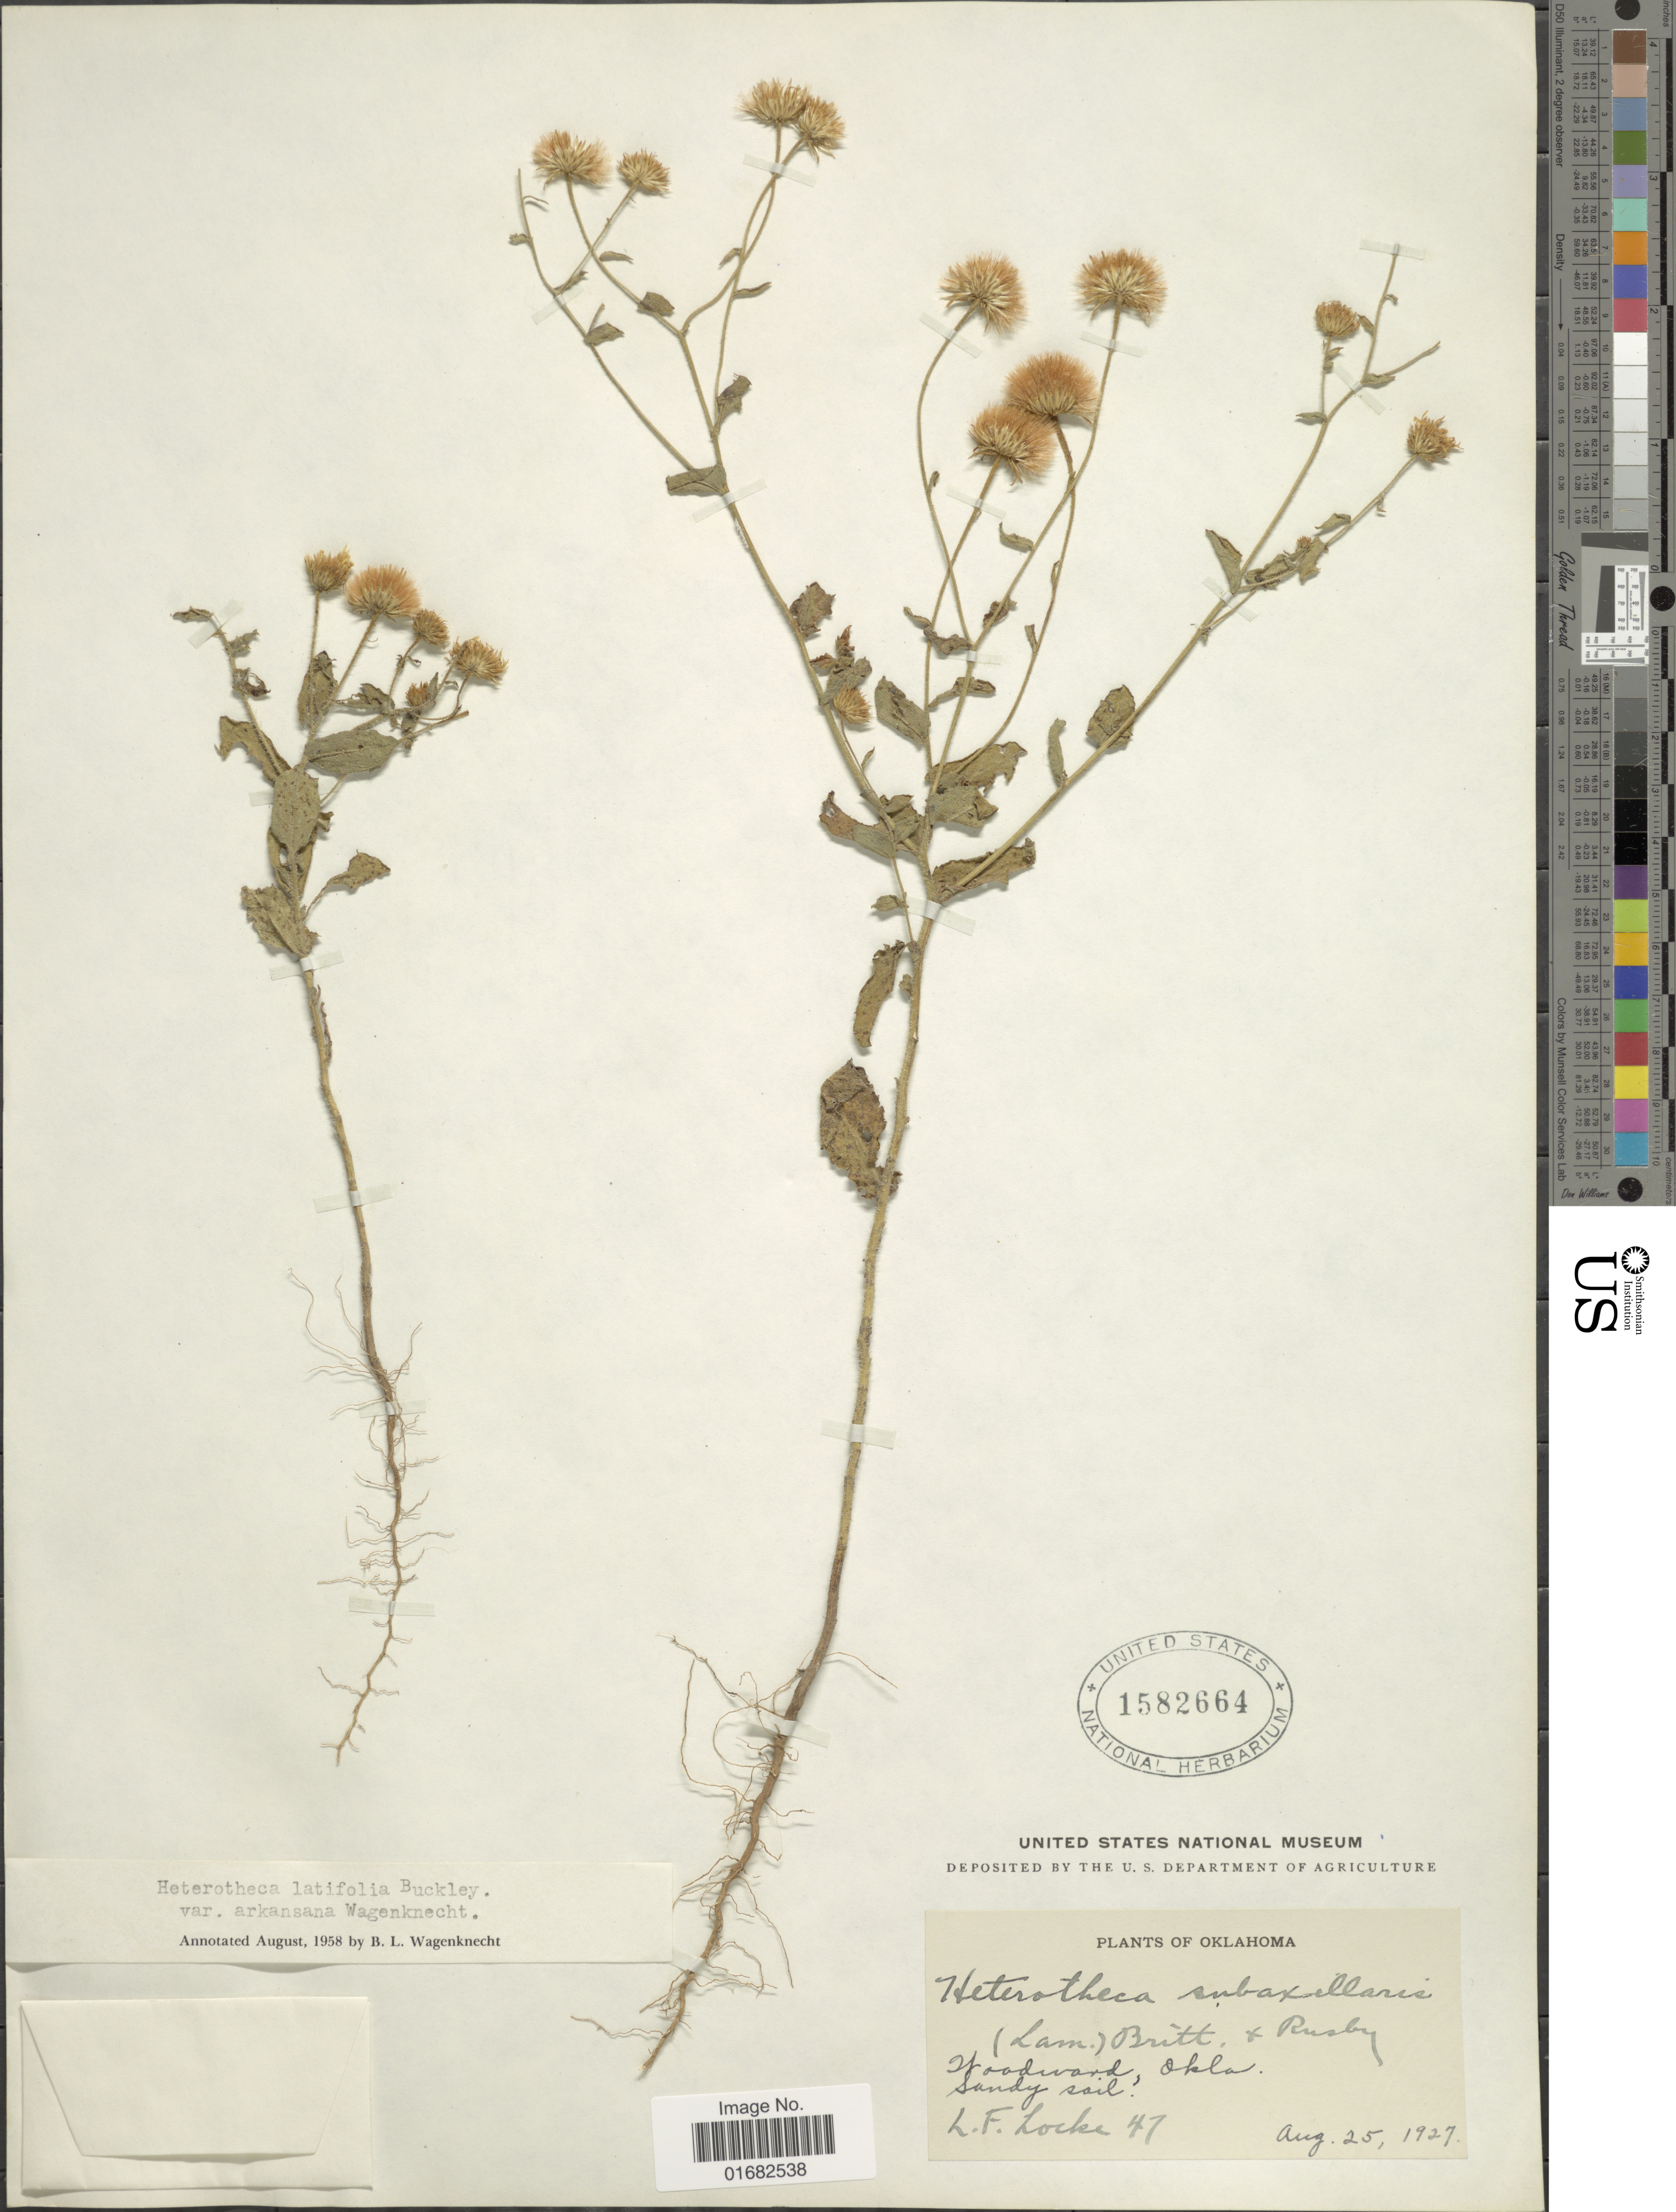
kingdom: Plantae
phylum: Tracheophyta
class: Magnoliopsida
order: Asterales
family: Asteraceae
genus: Heterotheca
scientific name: Heterotheca latifolia var. arkansana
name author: B. Wagenkn.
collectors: L. Locke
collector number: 47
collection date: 1927-08-25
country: United States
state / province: Oklahoma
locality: Woodward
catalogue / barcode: US 1582664